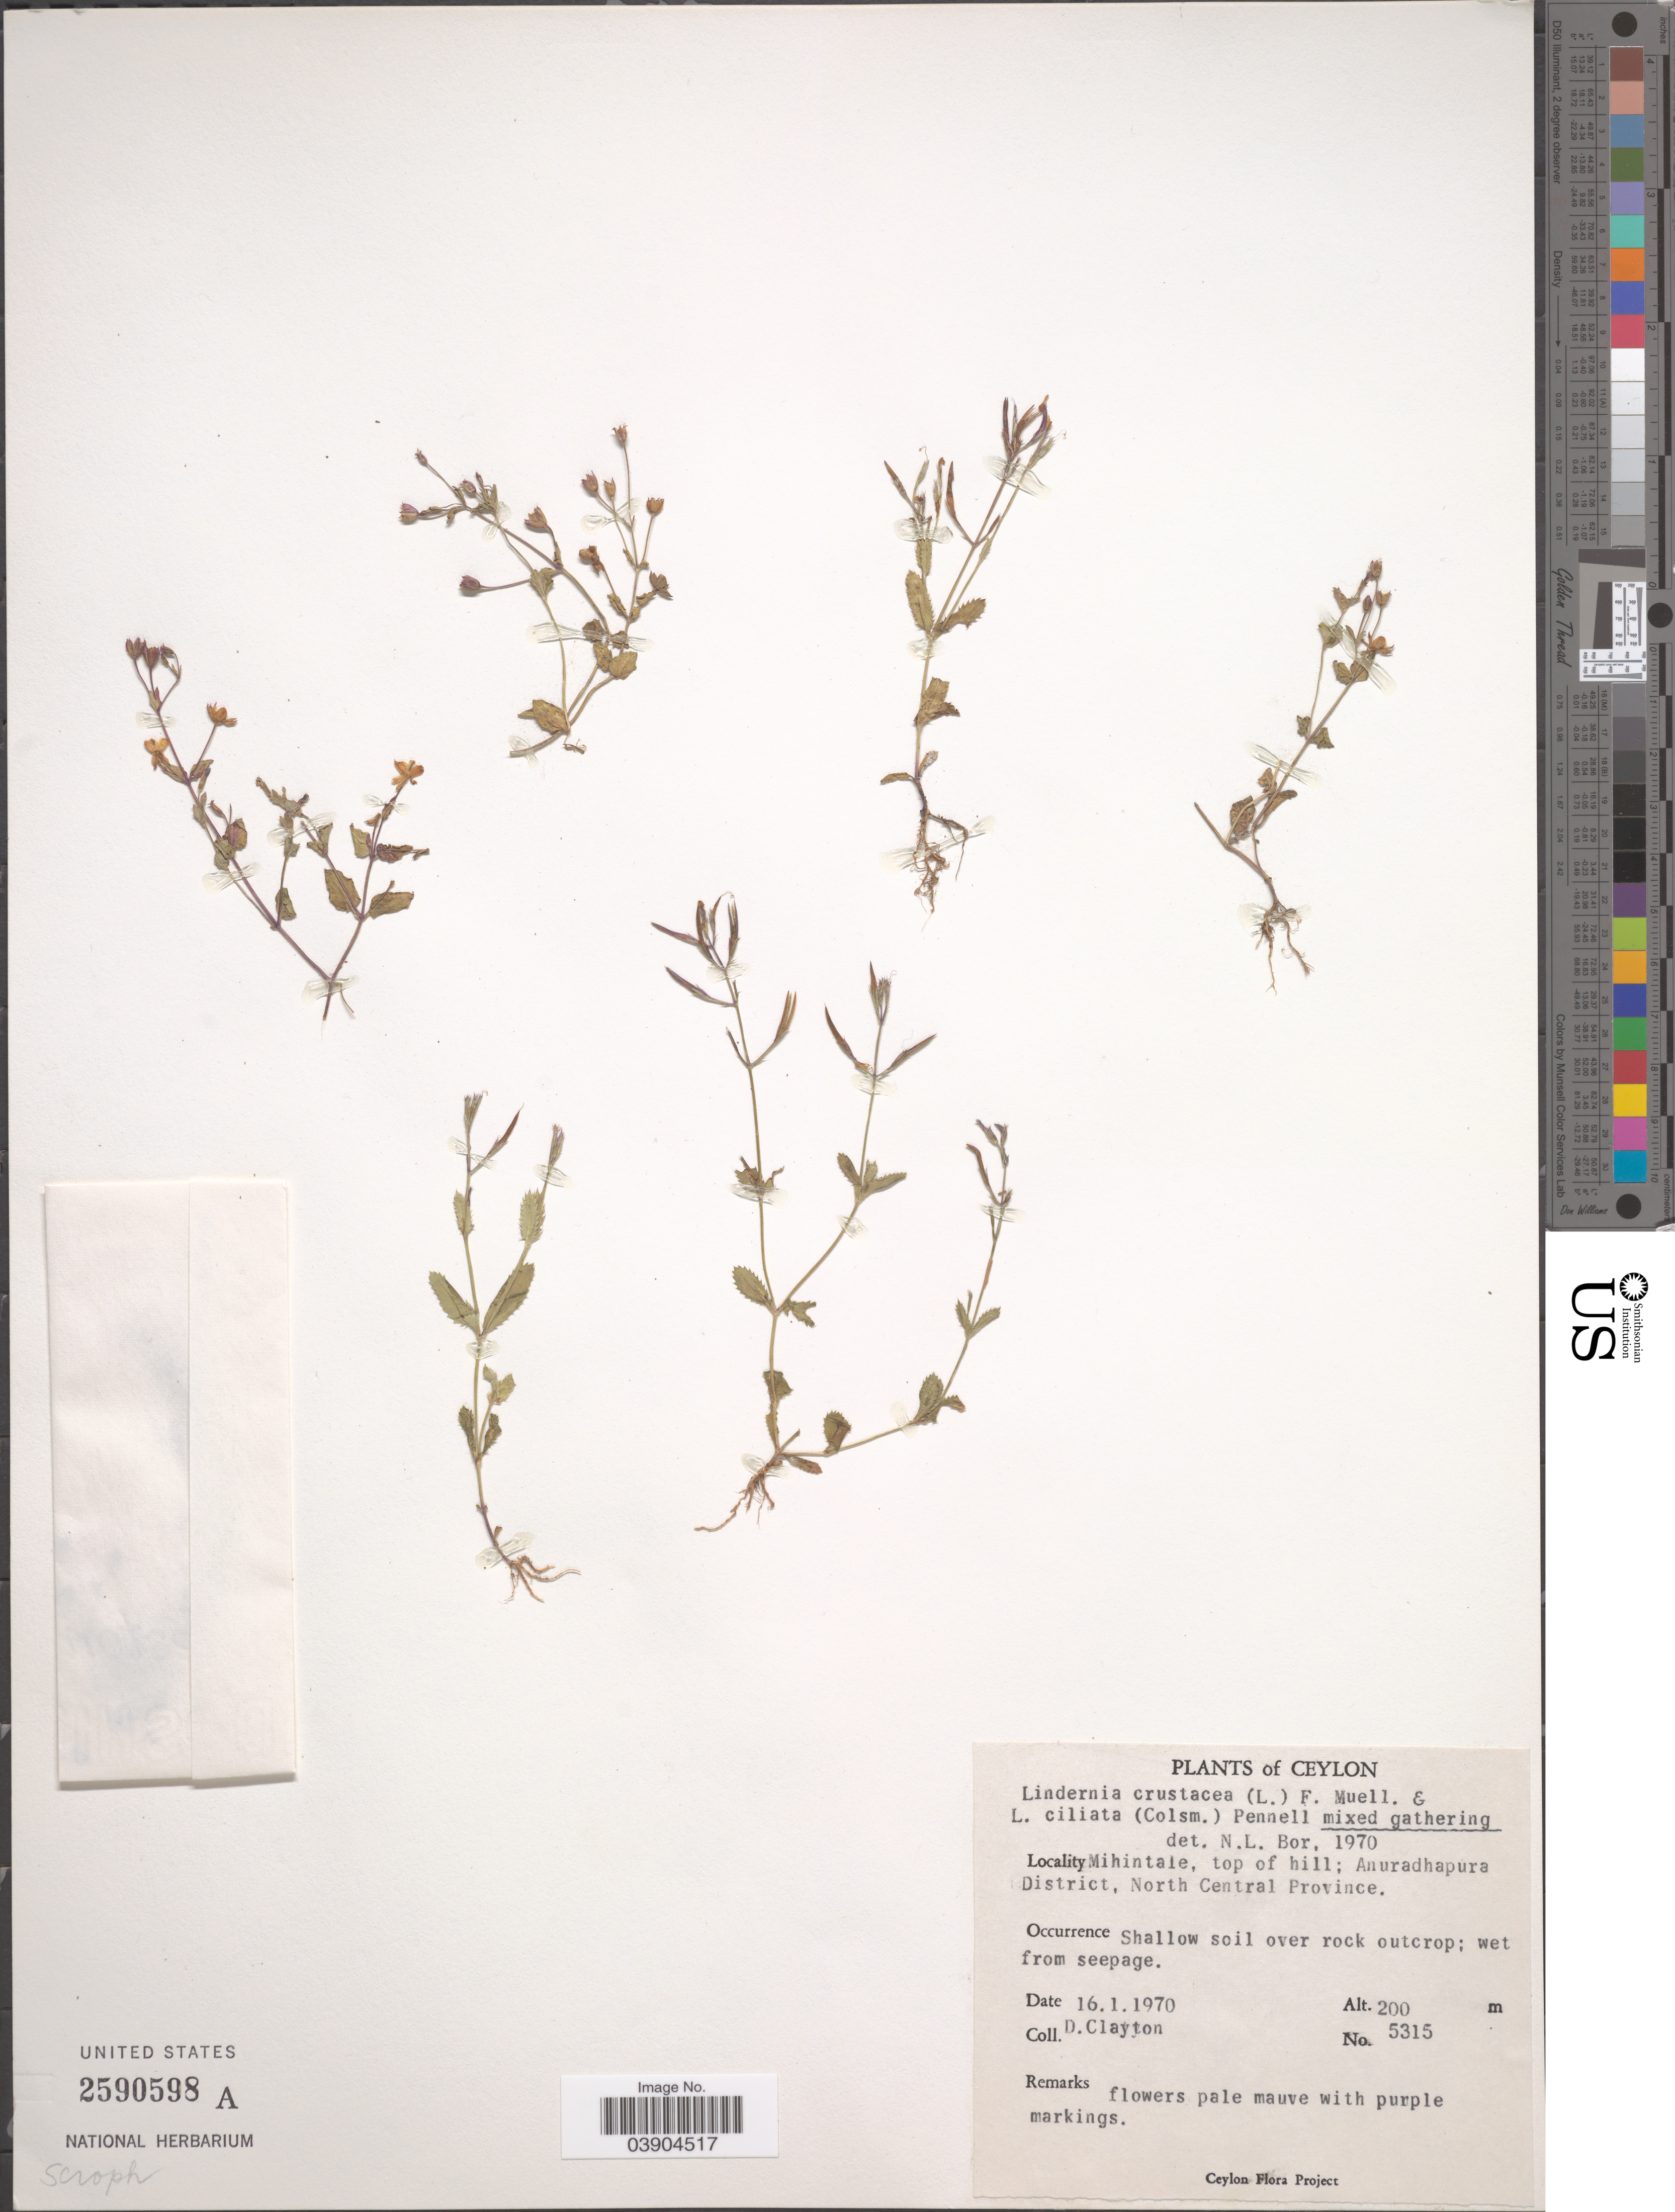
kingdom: Plantae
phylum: Tracheophyta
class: Magnoliopsida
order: Lamiales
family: Linderniaceae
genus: Lindernia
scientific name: Lindernia crustacea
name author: (L.) F. Muell.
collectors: D. Clayton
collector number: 5315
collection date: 1970-01-16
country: Sri Lanka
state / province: North Central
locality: Ceylon. Mihintale, top of hill; Anuradhapura District.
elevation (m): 200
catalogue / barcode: US 2590598A